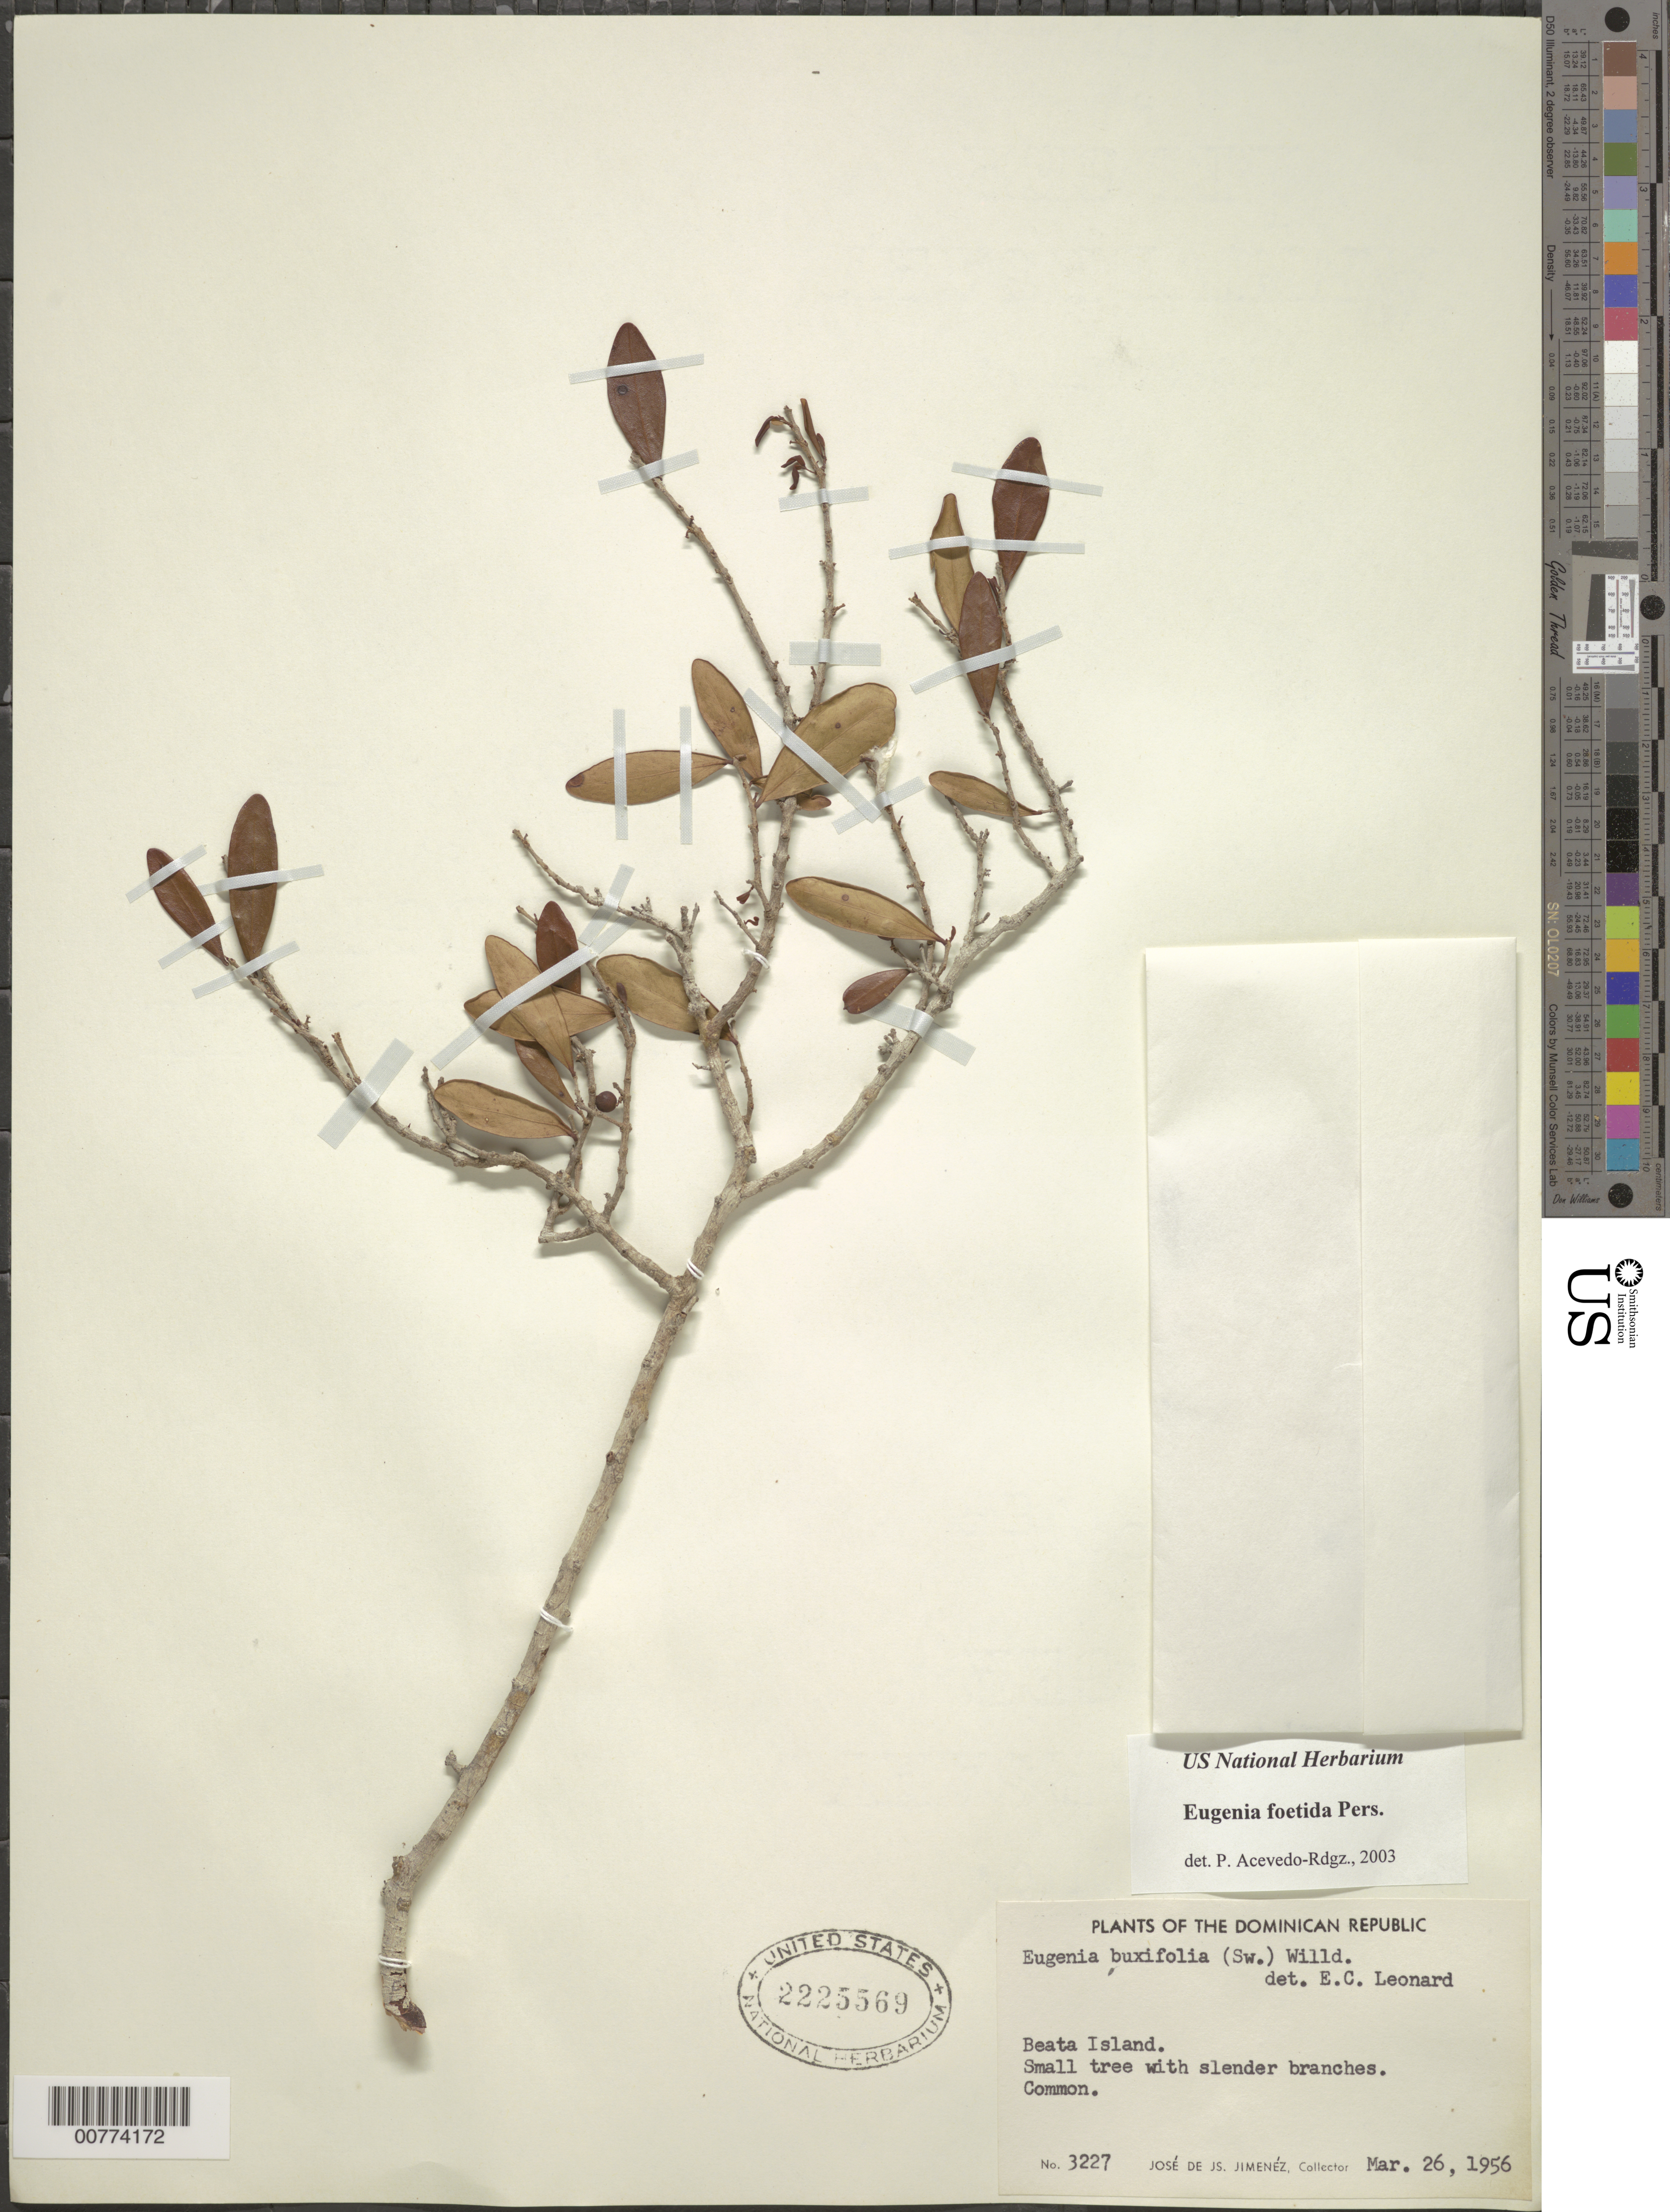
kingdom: Plantae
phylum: Tracheophyta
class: Magnoliopsida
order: Myrtales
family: Myrtaceae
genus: Eugenia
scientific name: Eugenia foetida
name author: Pers.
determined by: Acevedo-Rodríguez, P., (BOT), Smithsonian Institution - National Museum of Natural History (UNITED STATES)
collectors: J. J. Jiménez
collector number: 3227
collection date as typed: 26 Mar 1956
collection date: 1956-03-26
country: Dominican Republic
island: Hispaniola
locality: Beata Island.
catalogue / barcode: US 2225569